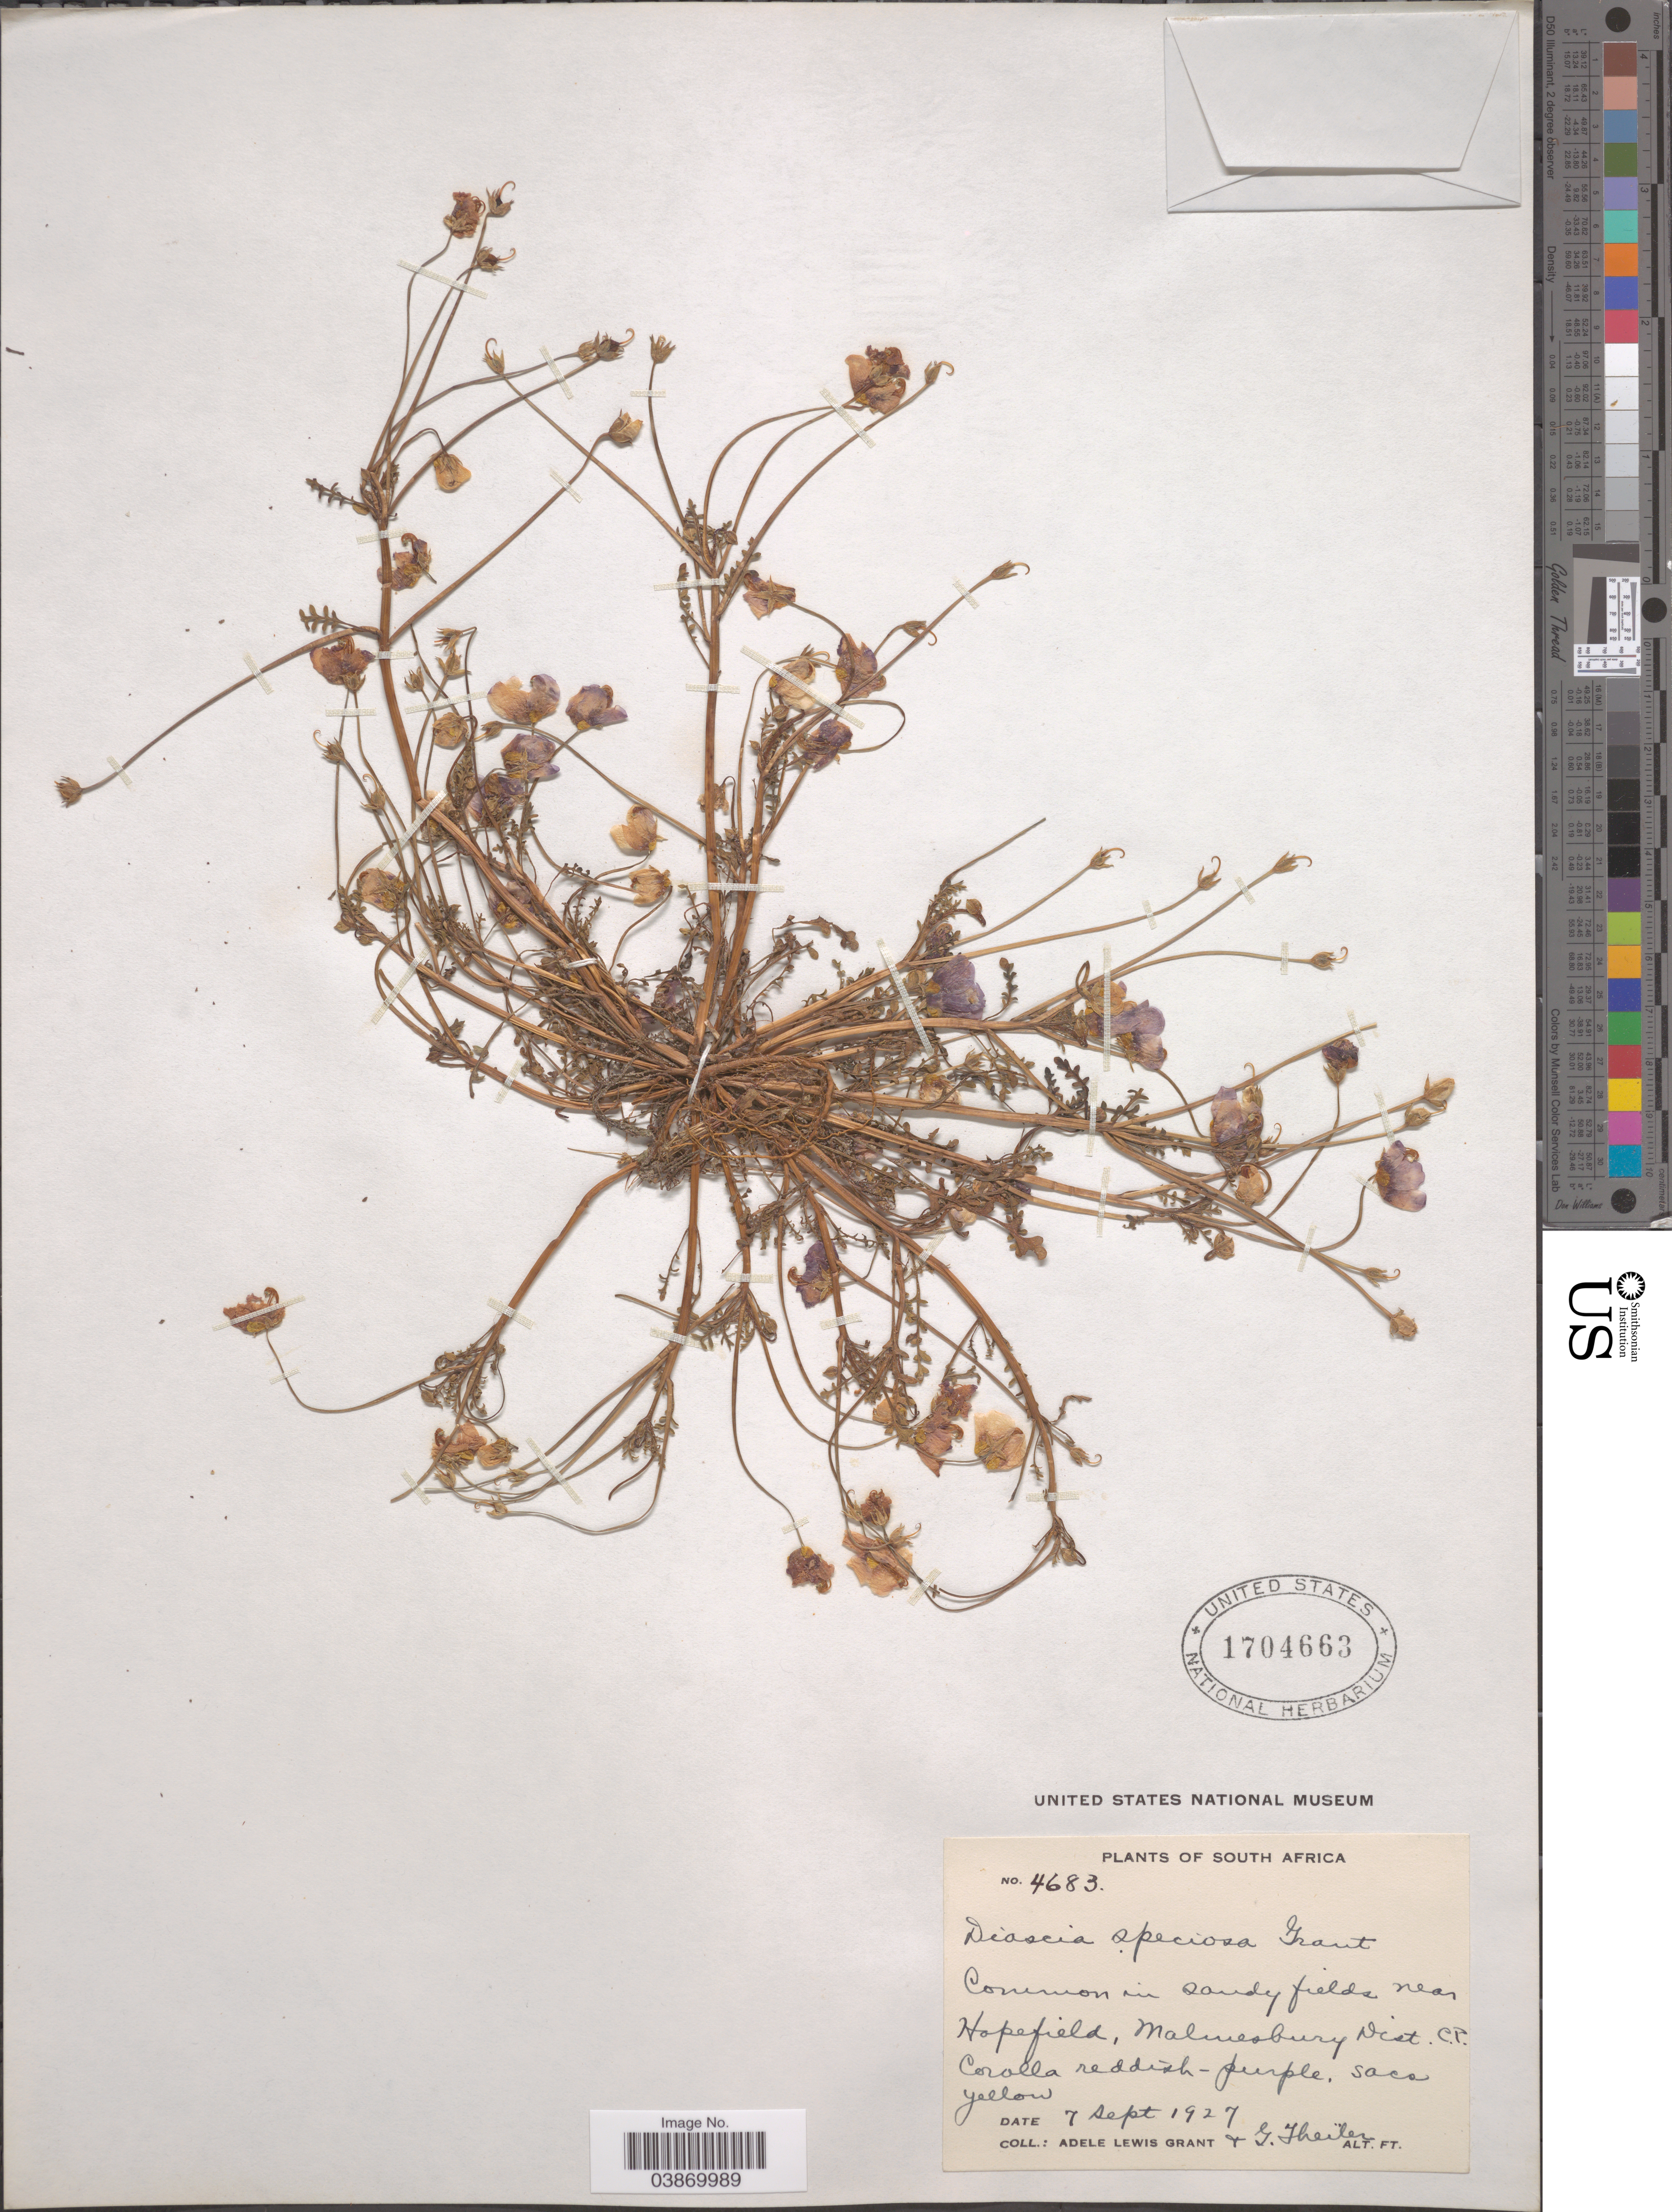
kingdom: Plantae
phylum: Tracheophyta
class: Magnoliopsida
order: Lamiales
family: Scrophulariaceae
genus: Diascia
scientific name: Diascia speciosa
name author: K.E. Steiner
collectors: A. L. Grant & G. Theiler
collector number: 4683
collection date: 1927-09-07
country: South Africa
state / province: Western Cape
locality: Common in sandy fields near Hopefield, Malmesbury Dist.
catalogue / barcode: US 1704663